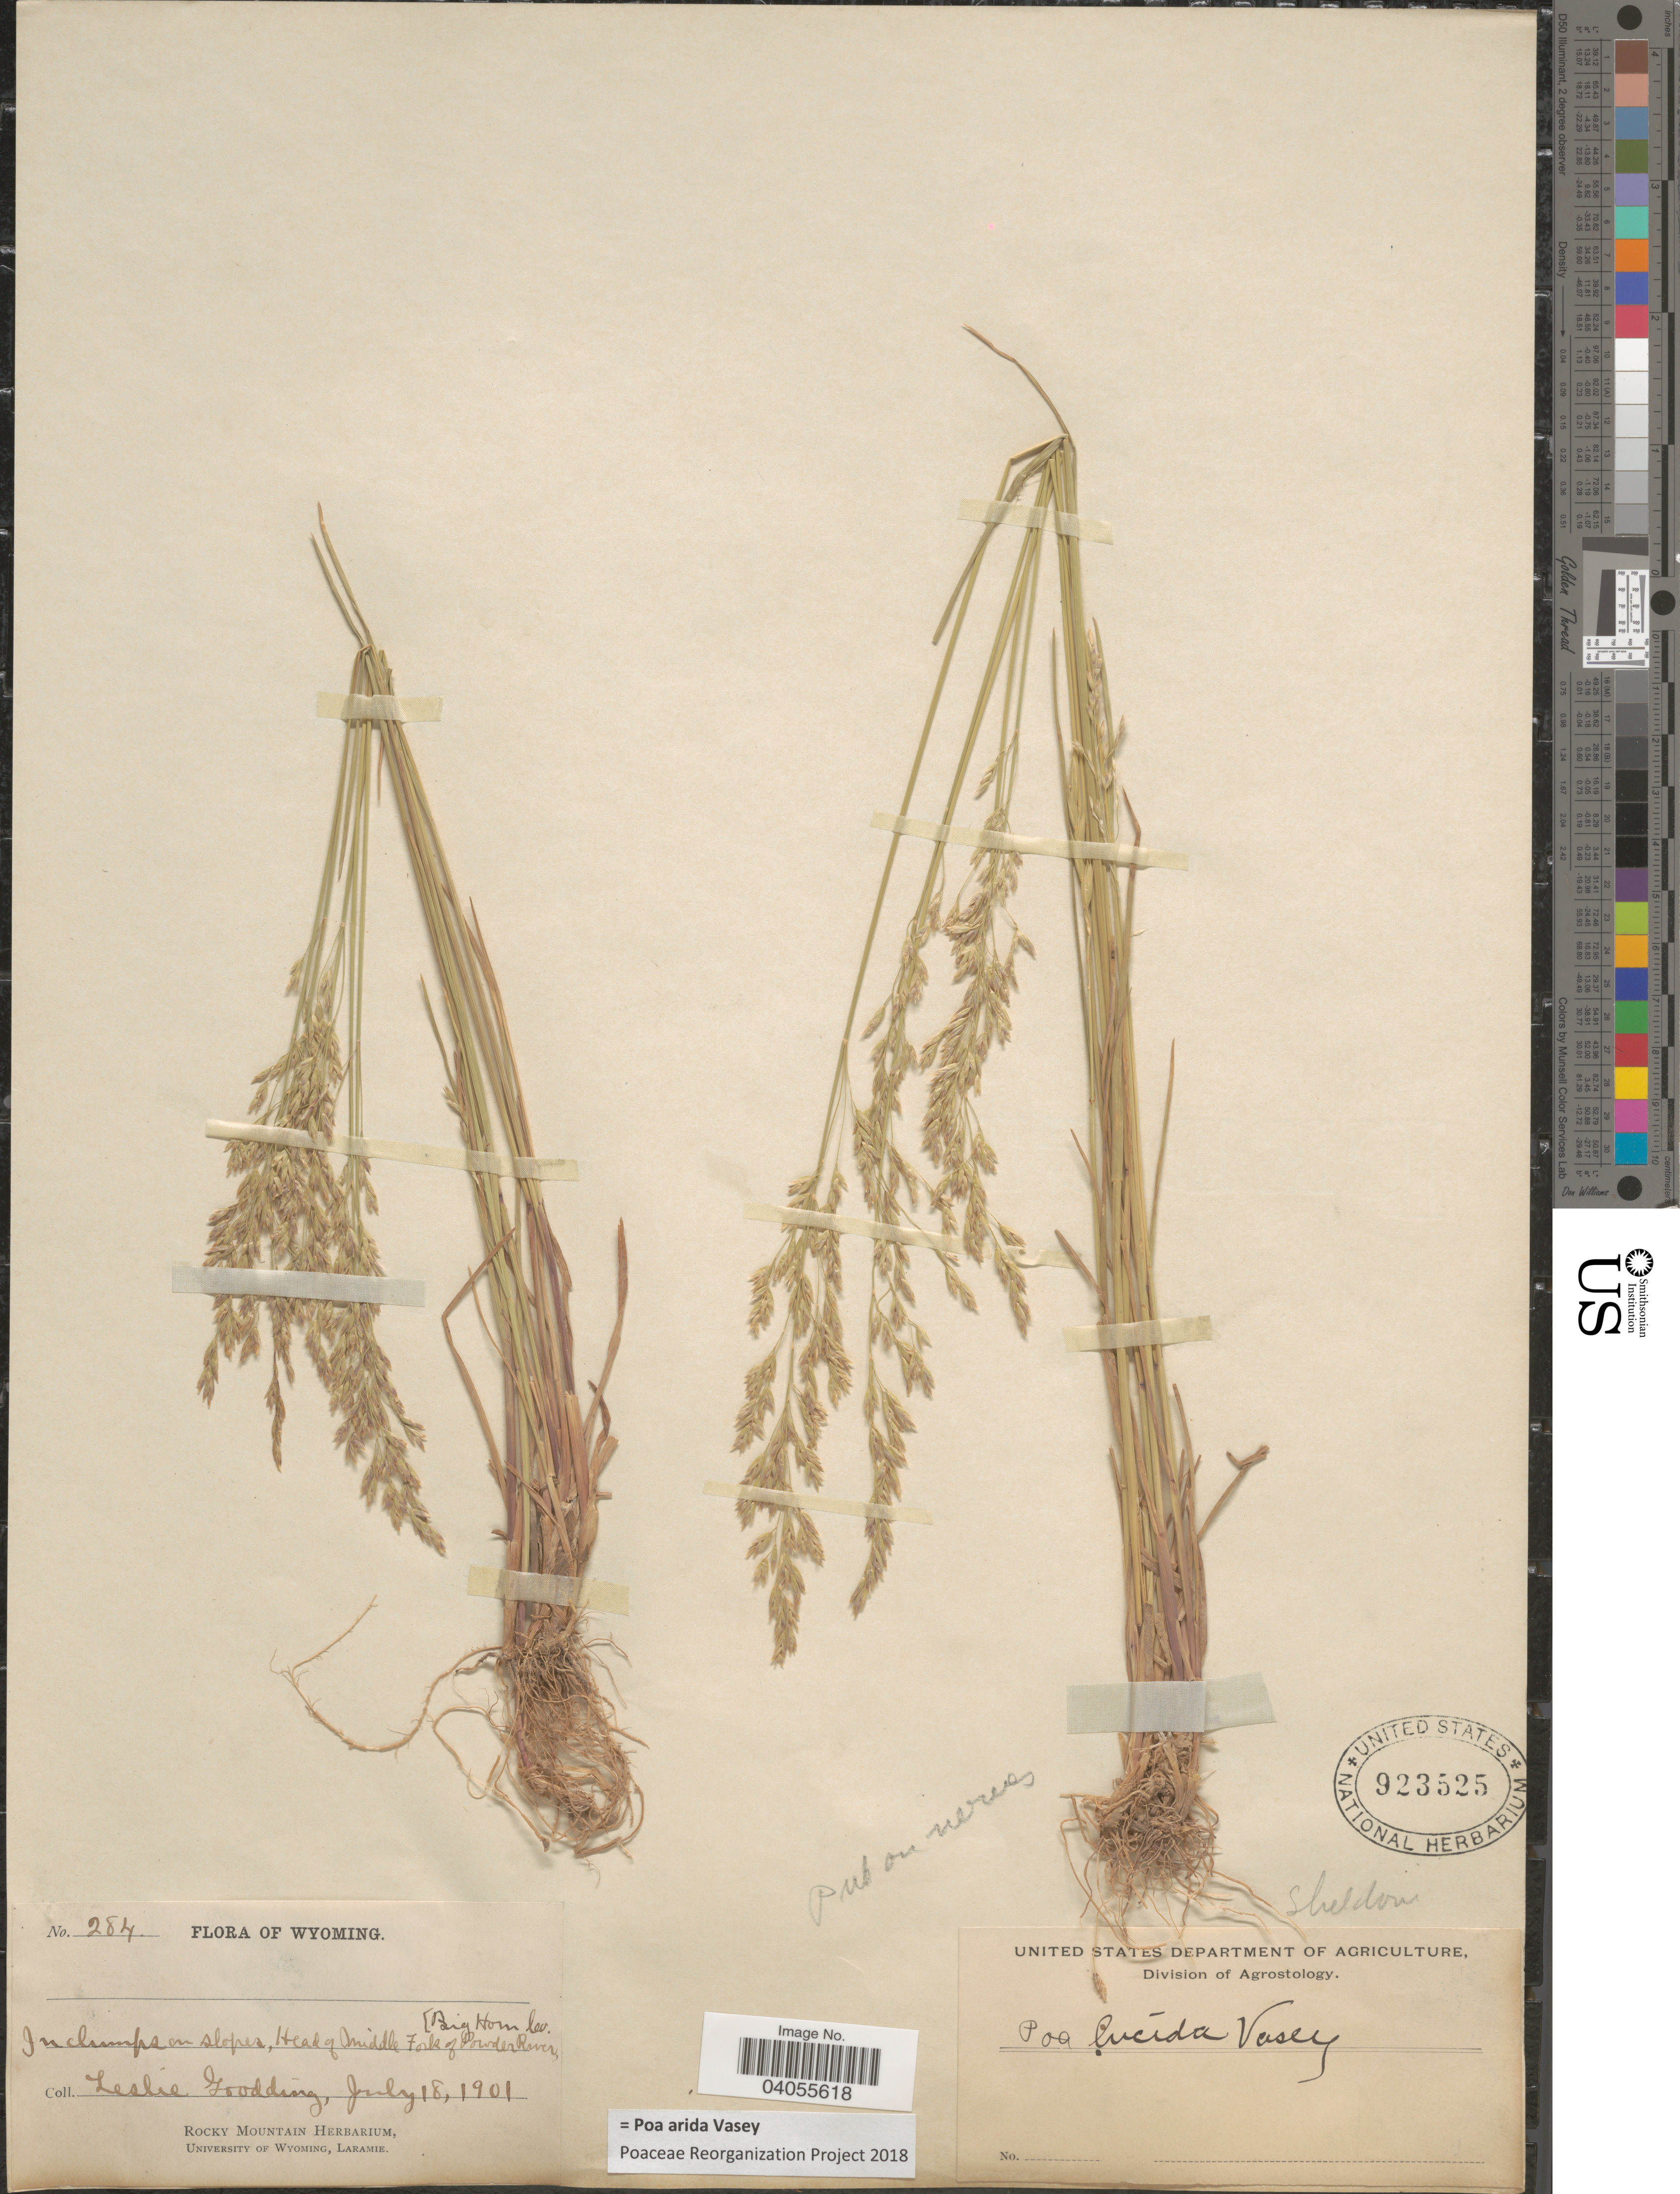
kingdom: Plantae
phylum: Tracheophyta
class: Liliopsida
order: Poales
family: Poaceae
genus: Poa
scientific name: Poa arida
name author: Vasey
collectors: L. N. Goodding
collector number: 284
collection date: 1901-07-18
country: United States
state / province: Wyoming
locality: In clumps on slopes, Head of Middle Fork of Powder River, Big Horn Co.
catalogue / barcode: US 923525